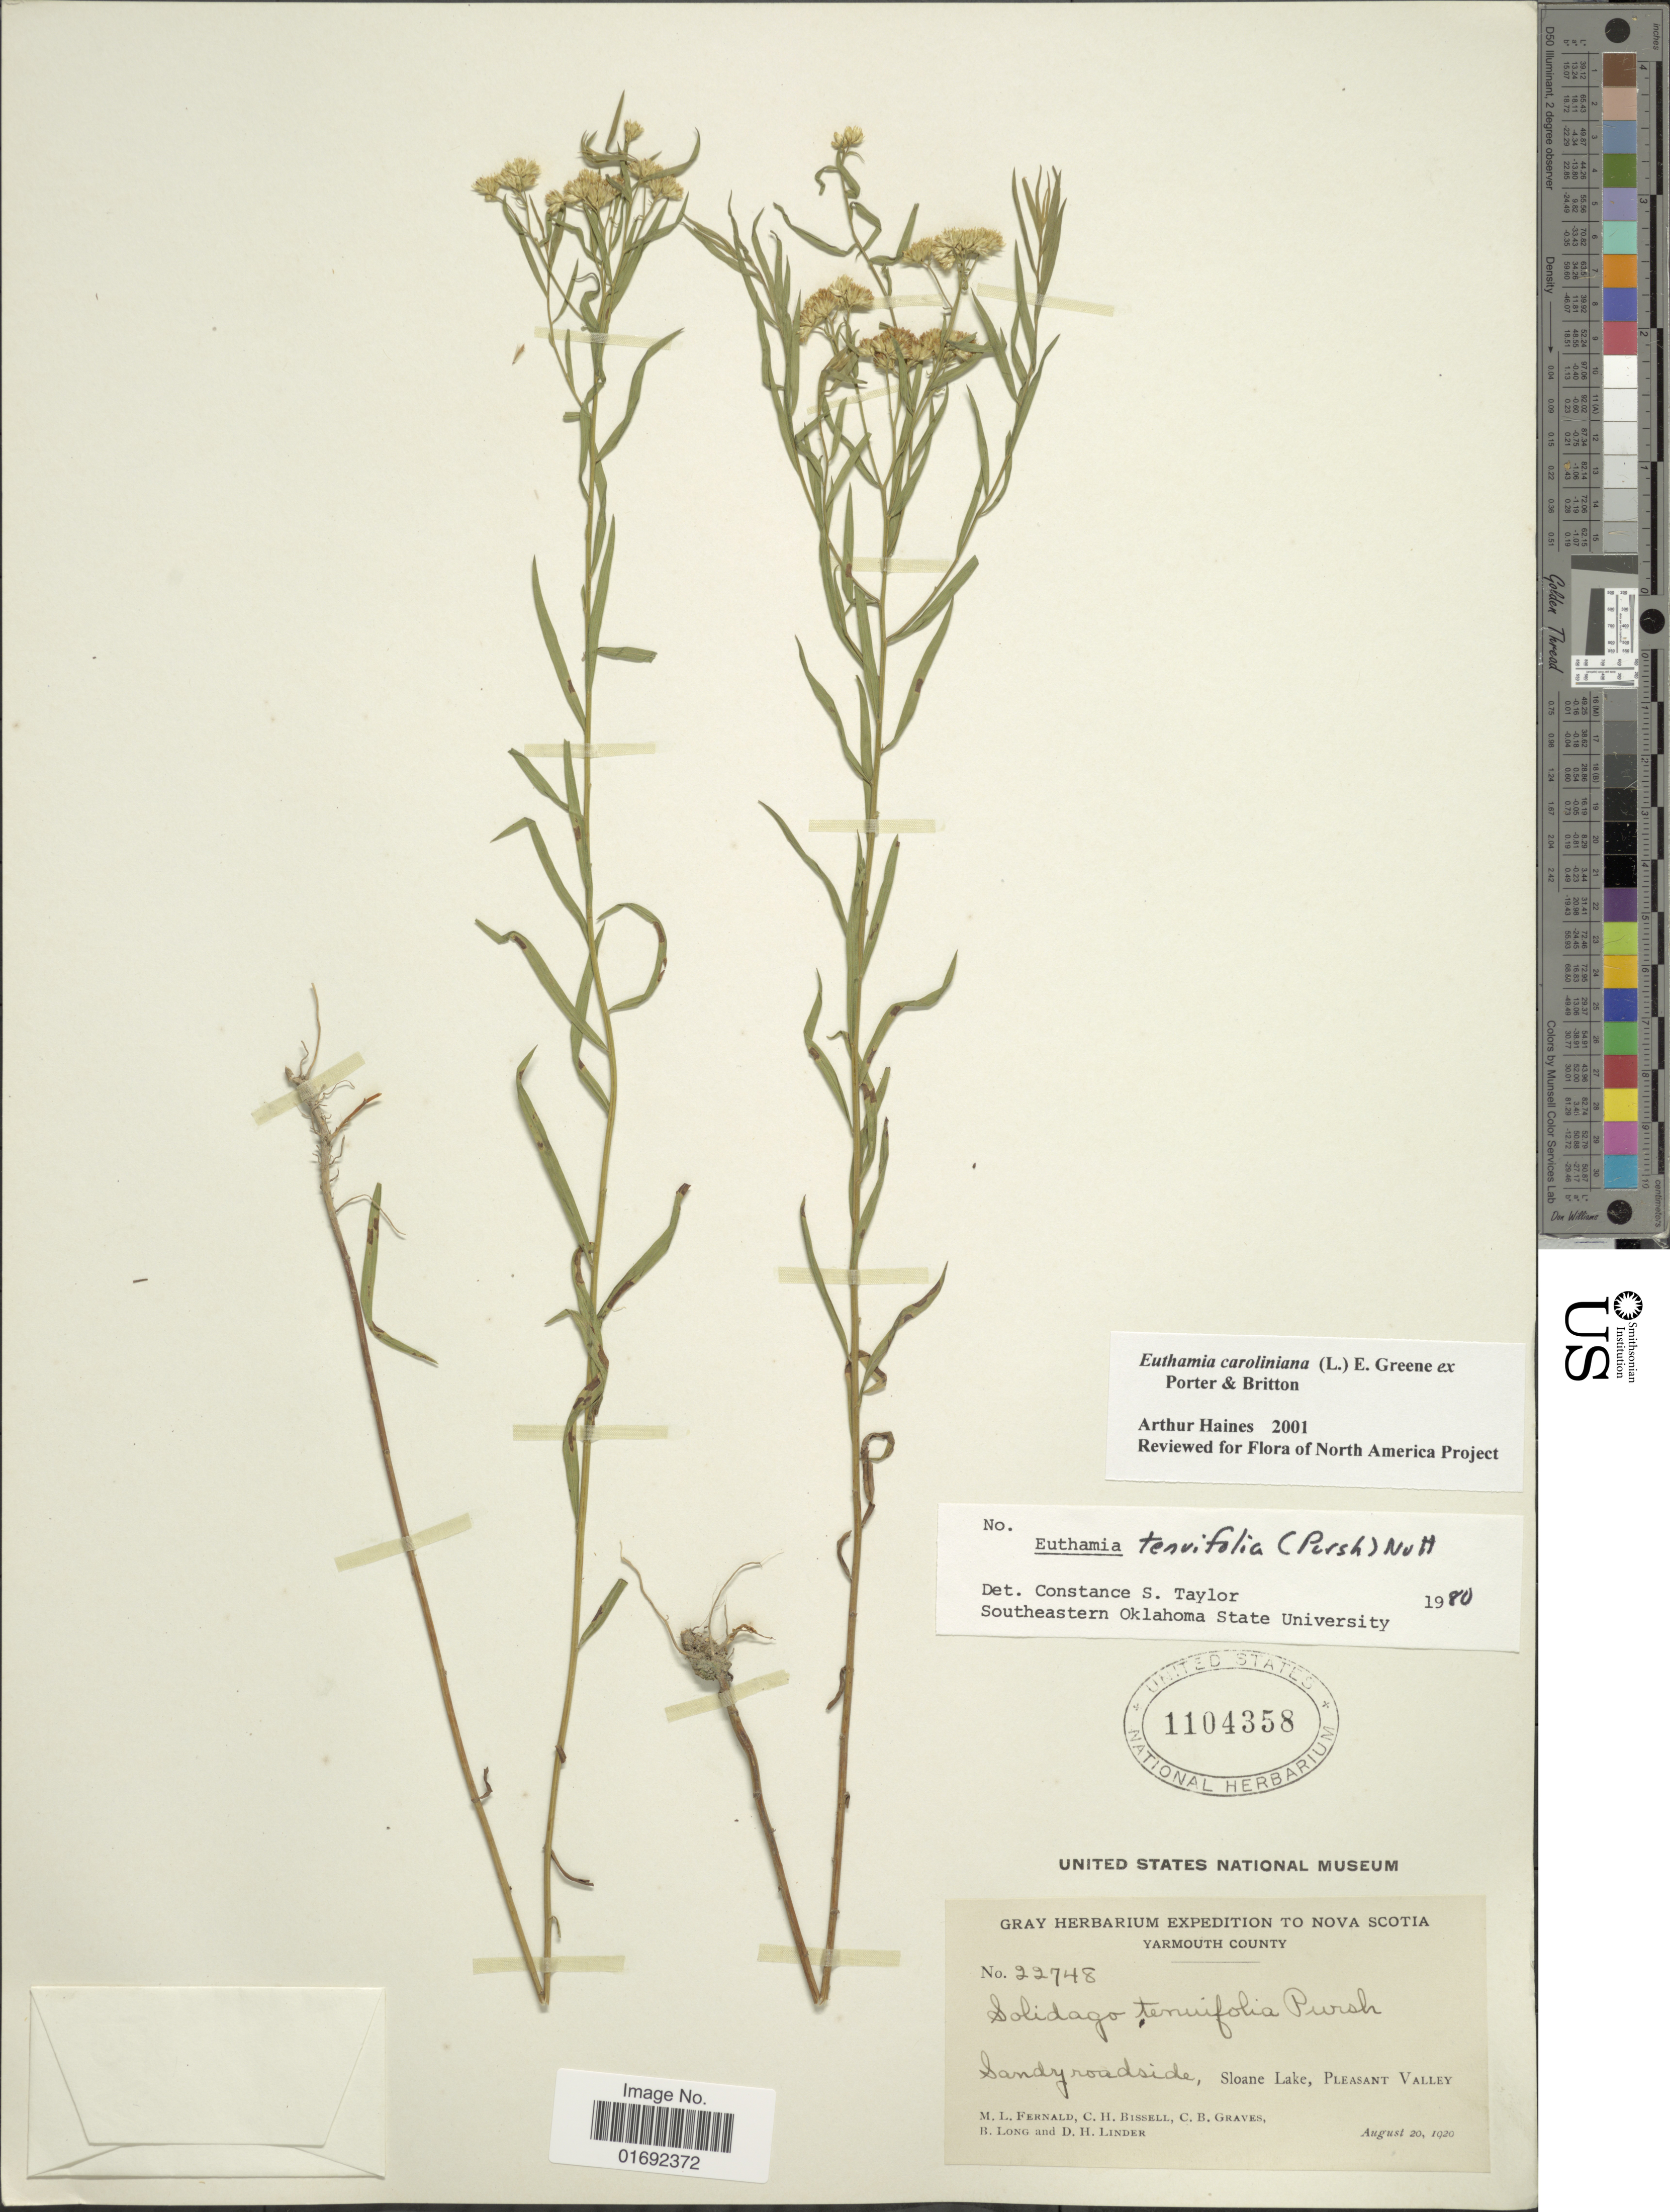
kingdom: Plantae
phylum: Tracheophyta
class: Magnoliopsida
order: Asterales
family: Asteraceae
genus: Euthamia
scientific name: Euthamia galetorum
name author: S.W. Greene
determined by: Urbatsch, Lowell E., Curator (LSU), Louisiana State University (UNITED STATES)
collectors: M. L. Fernald, C. Bissell, C. Graves, B. Long & D. Linder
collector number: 22748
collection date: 1920-08-20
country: Canada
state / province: Nova Scotia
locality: Yarmouth County, Sloane Lake, Pleasant Valley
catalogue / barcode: US 1104358